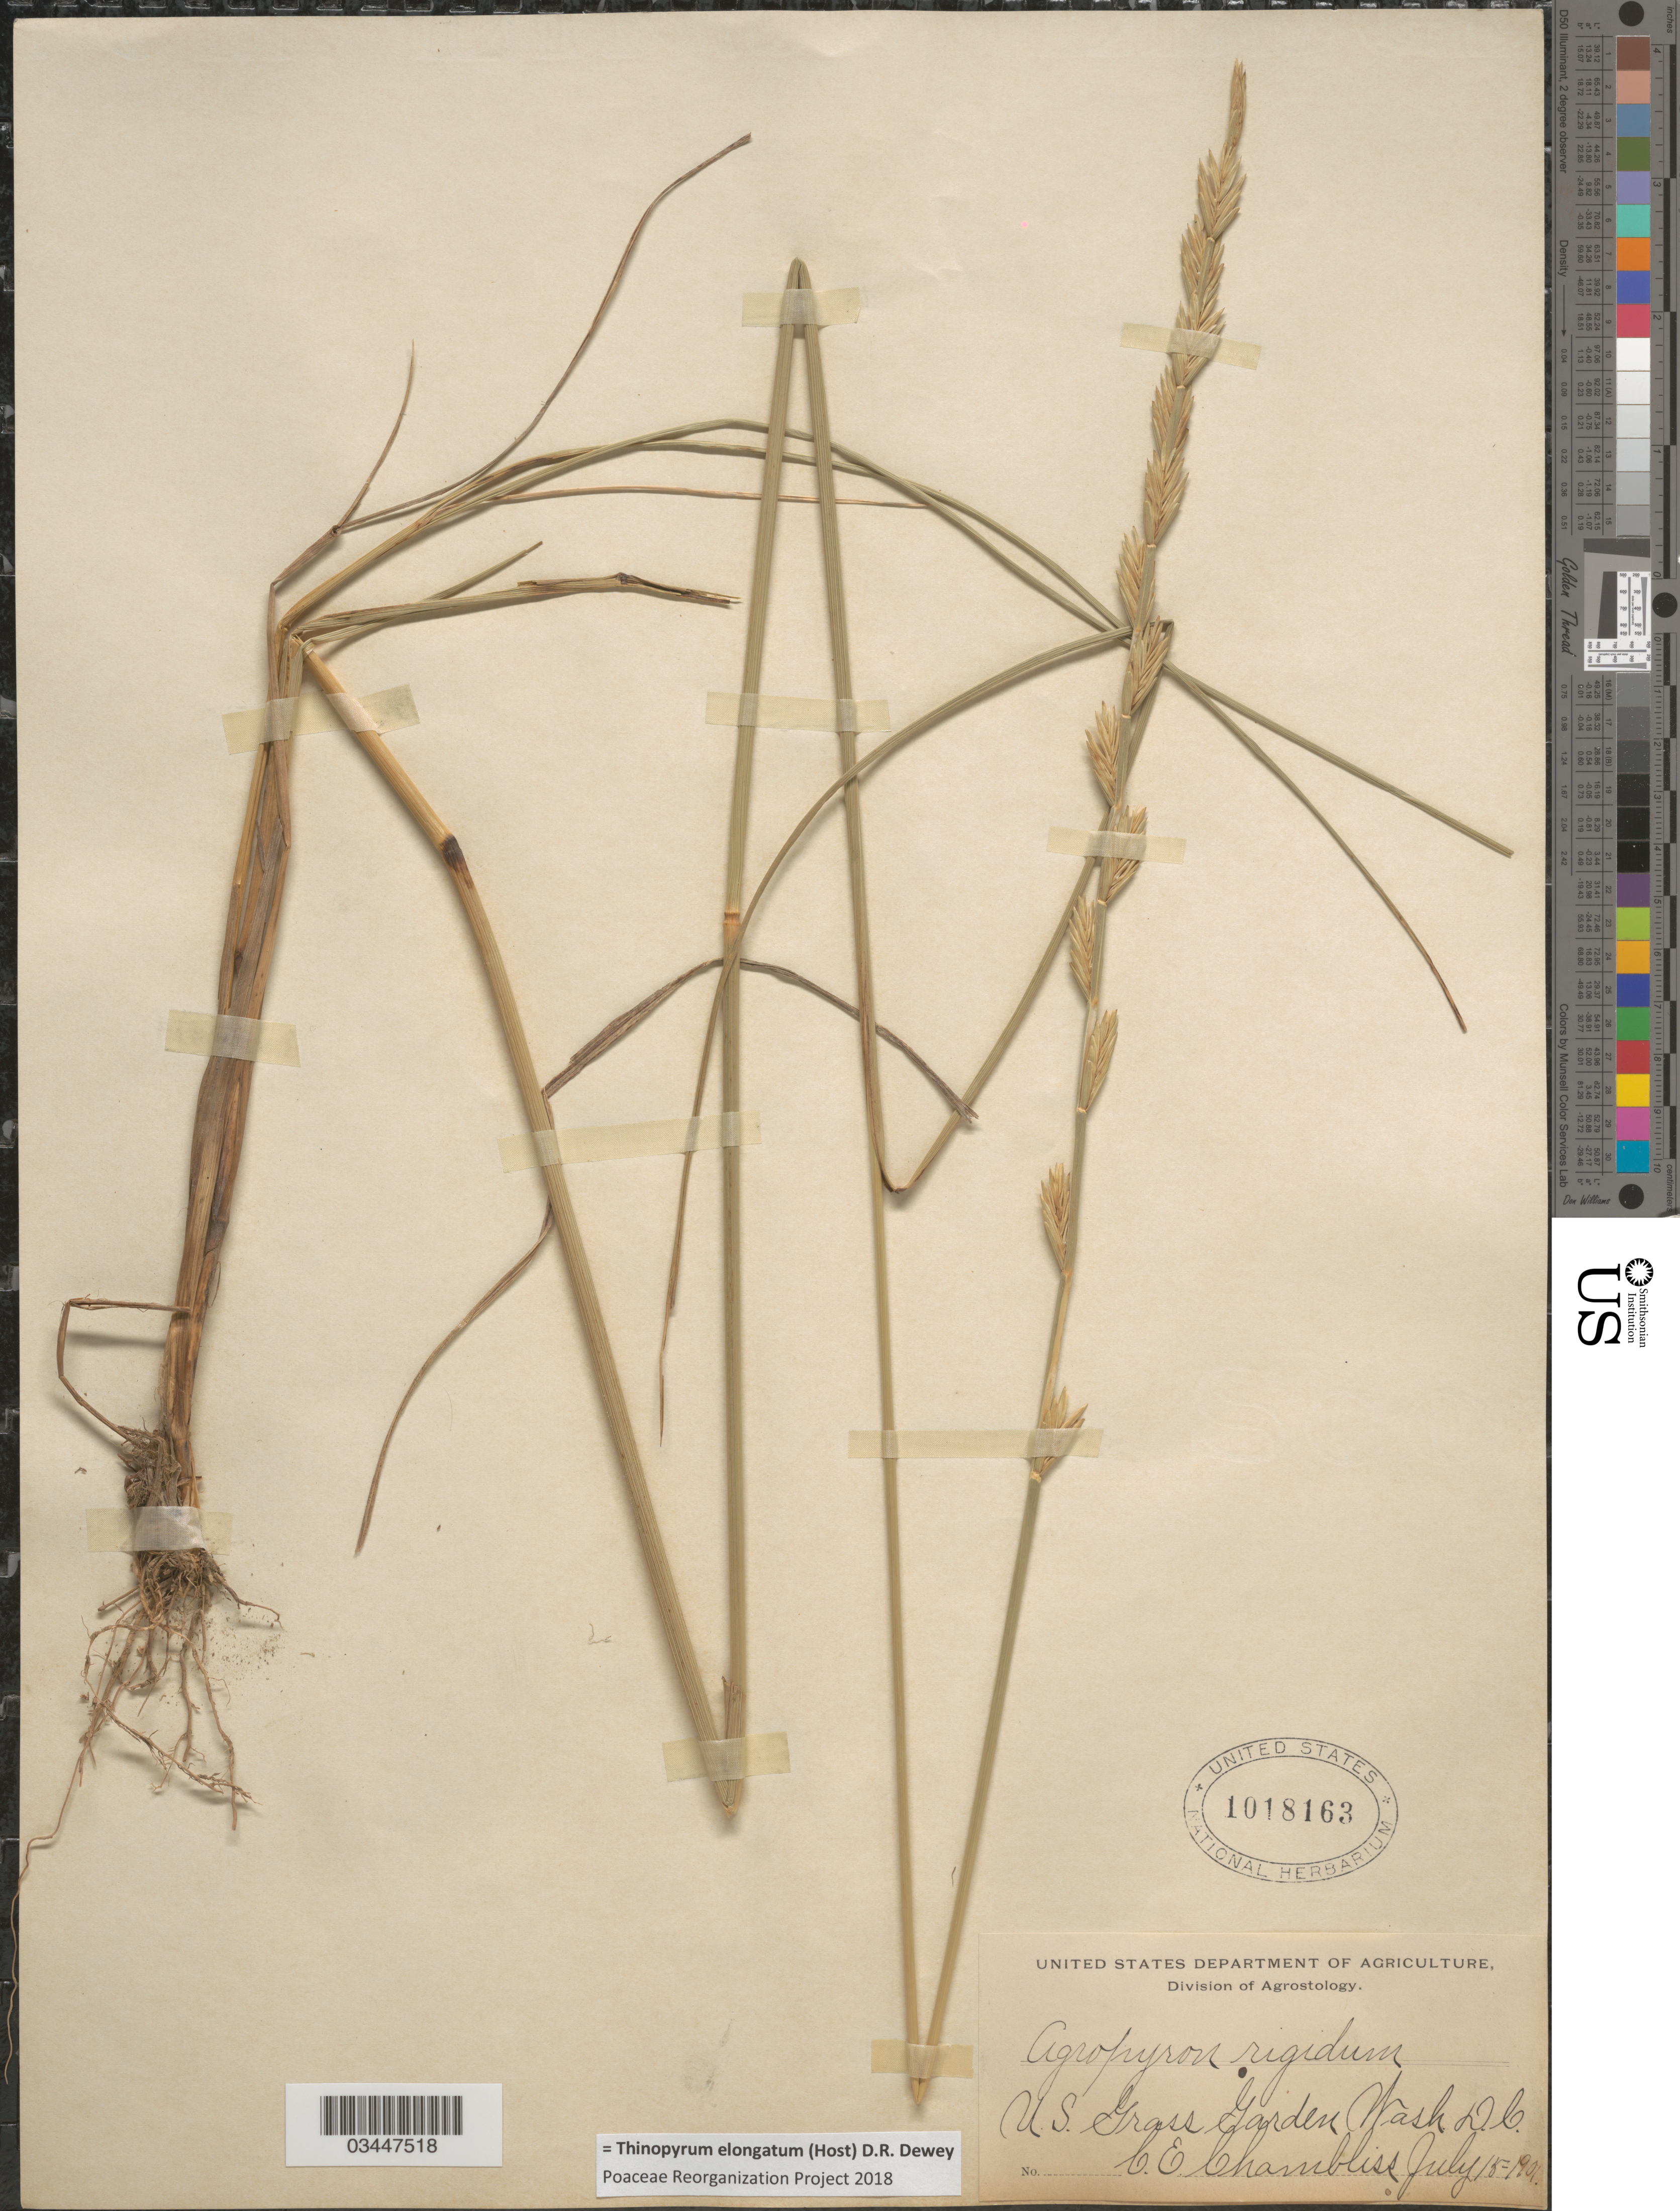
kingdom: Plantae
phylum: Tracheophyta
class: Liliopsida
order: Poales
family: Poaceae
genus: Thinopyrum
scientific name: Thinopyrum elongatum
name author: (Host) Barkworth & Dewey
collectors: C. Chambliss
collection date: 1901-07-15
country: United States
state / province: District of Columbia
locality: U.S. Grass Garden Wash. C.C.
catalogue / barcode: US 1018163